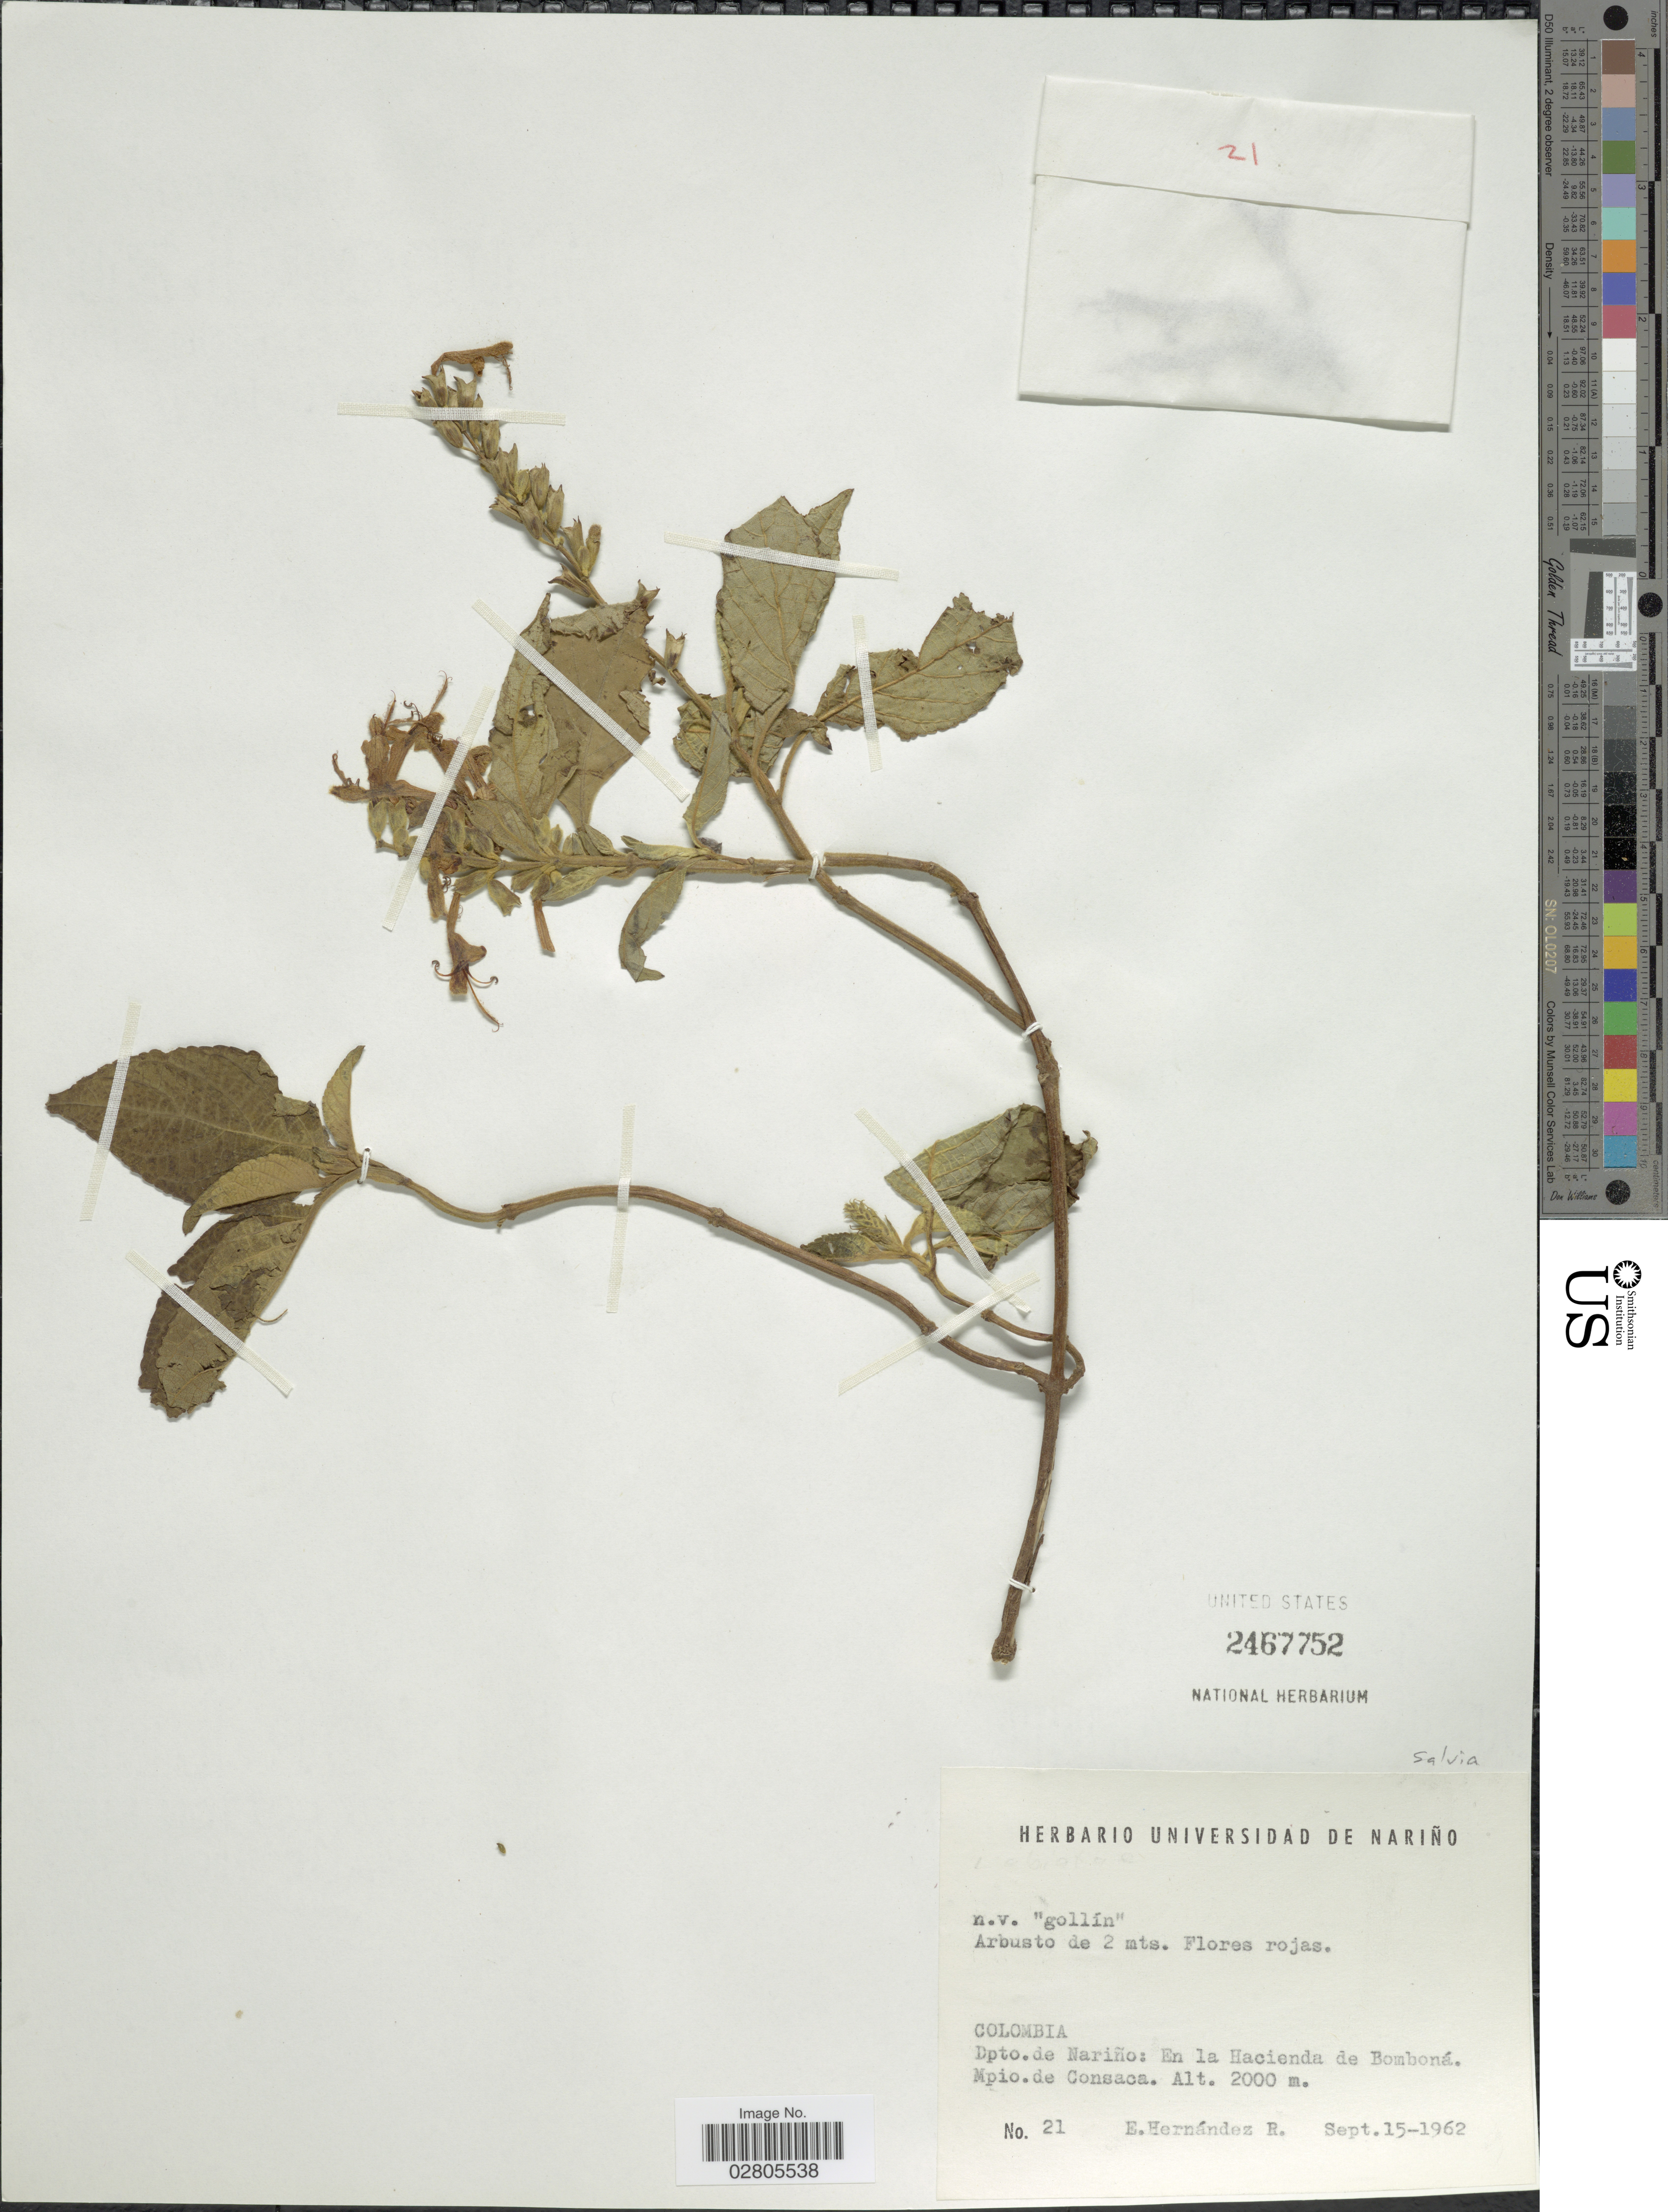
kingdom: Plantae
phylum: Tracheophyta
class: Magnoliopsida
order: Lamiales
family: Lamiaceae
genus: Salvia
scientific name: Salvia sp.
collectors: E. Hernández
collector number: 21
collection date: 1962-09-15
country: Colombia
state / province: Nariño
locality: Dpto. de Nariño: En la Hacienda de Bomboná. Mpio. de Consaca.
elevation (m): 2000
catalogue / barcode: US 2467752